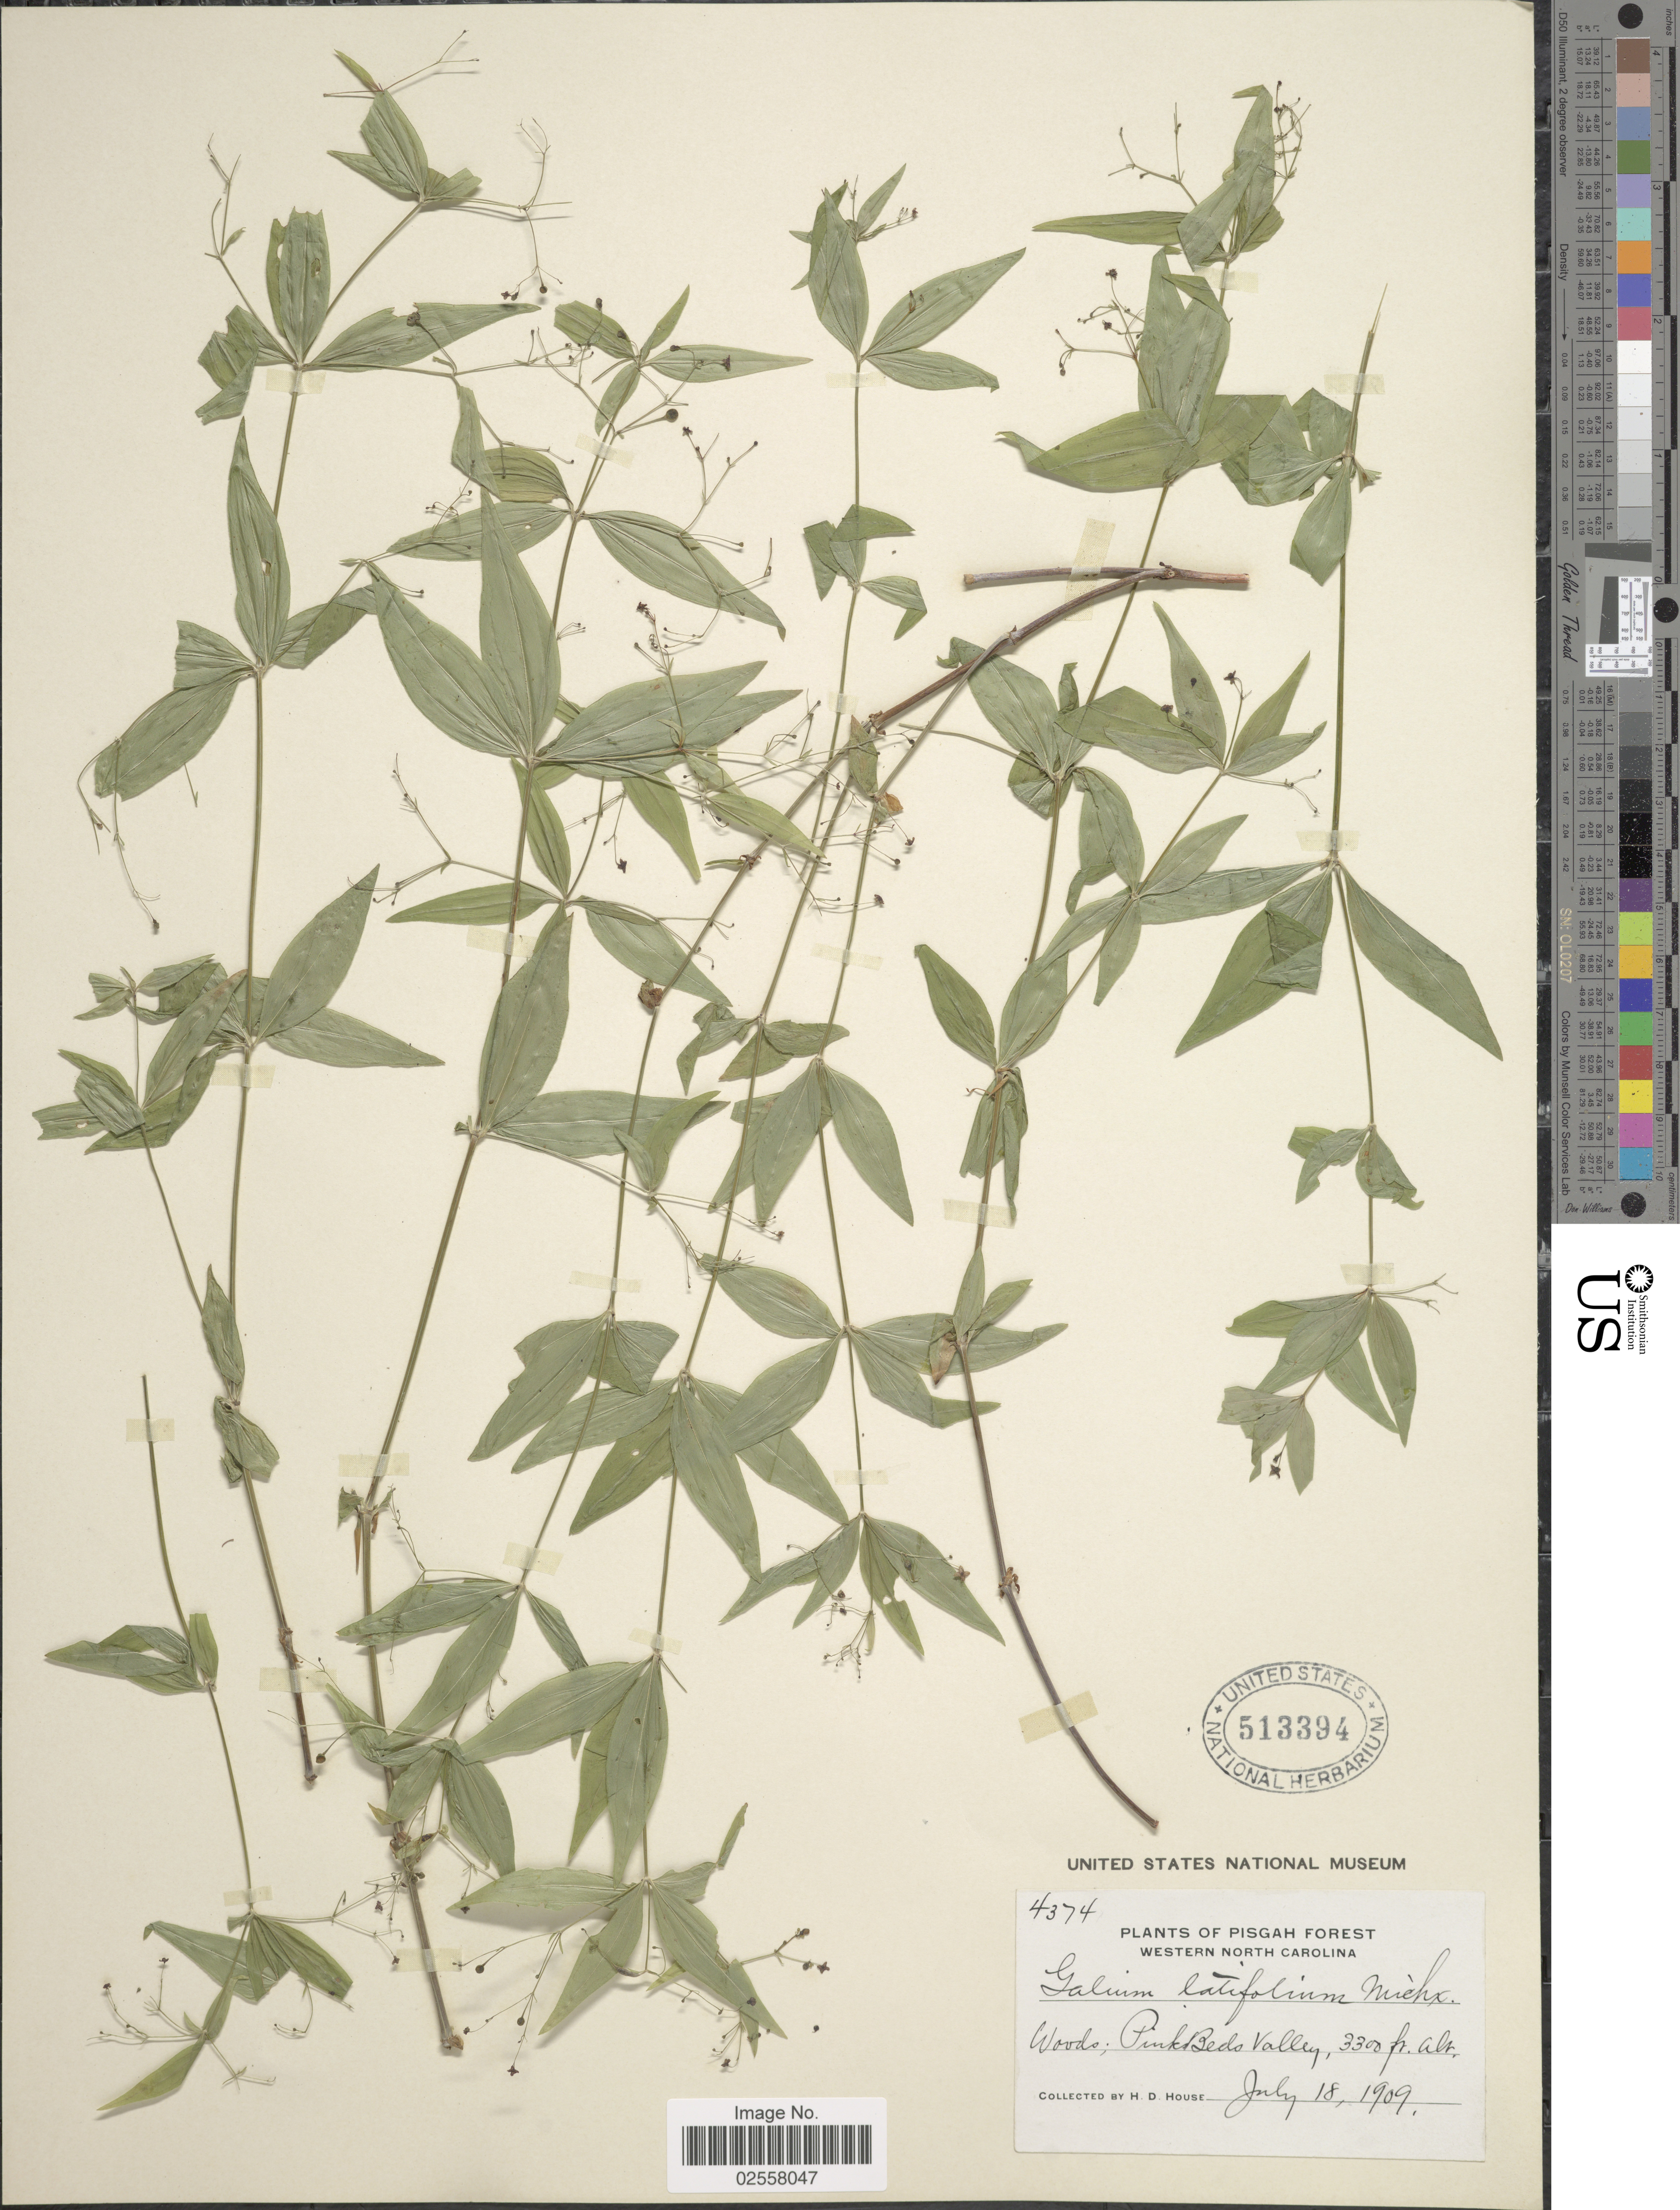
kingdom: Plantae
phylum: Tracheophyta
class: Magnoliopsida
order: Gentianales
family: Rubiaceae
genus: Galium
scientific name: Galium latifolium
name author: Michx.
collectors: H. D. House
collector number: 4374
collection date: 1909-07-18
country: United States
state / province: North Carolina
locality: Pisgah Forest, Western North Carolina, PinkBeds Valley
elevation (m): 1006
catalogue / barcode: US 513394